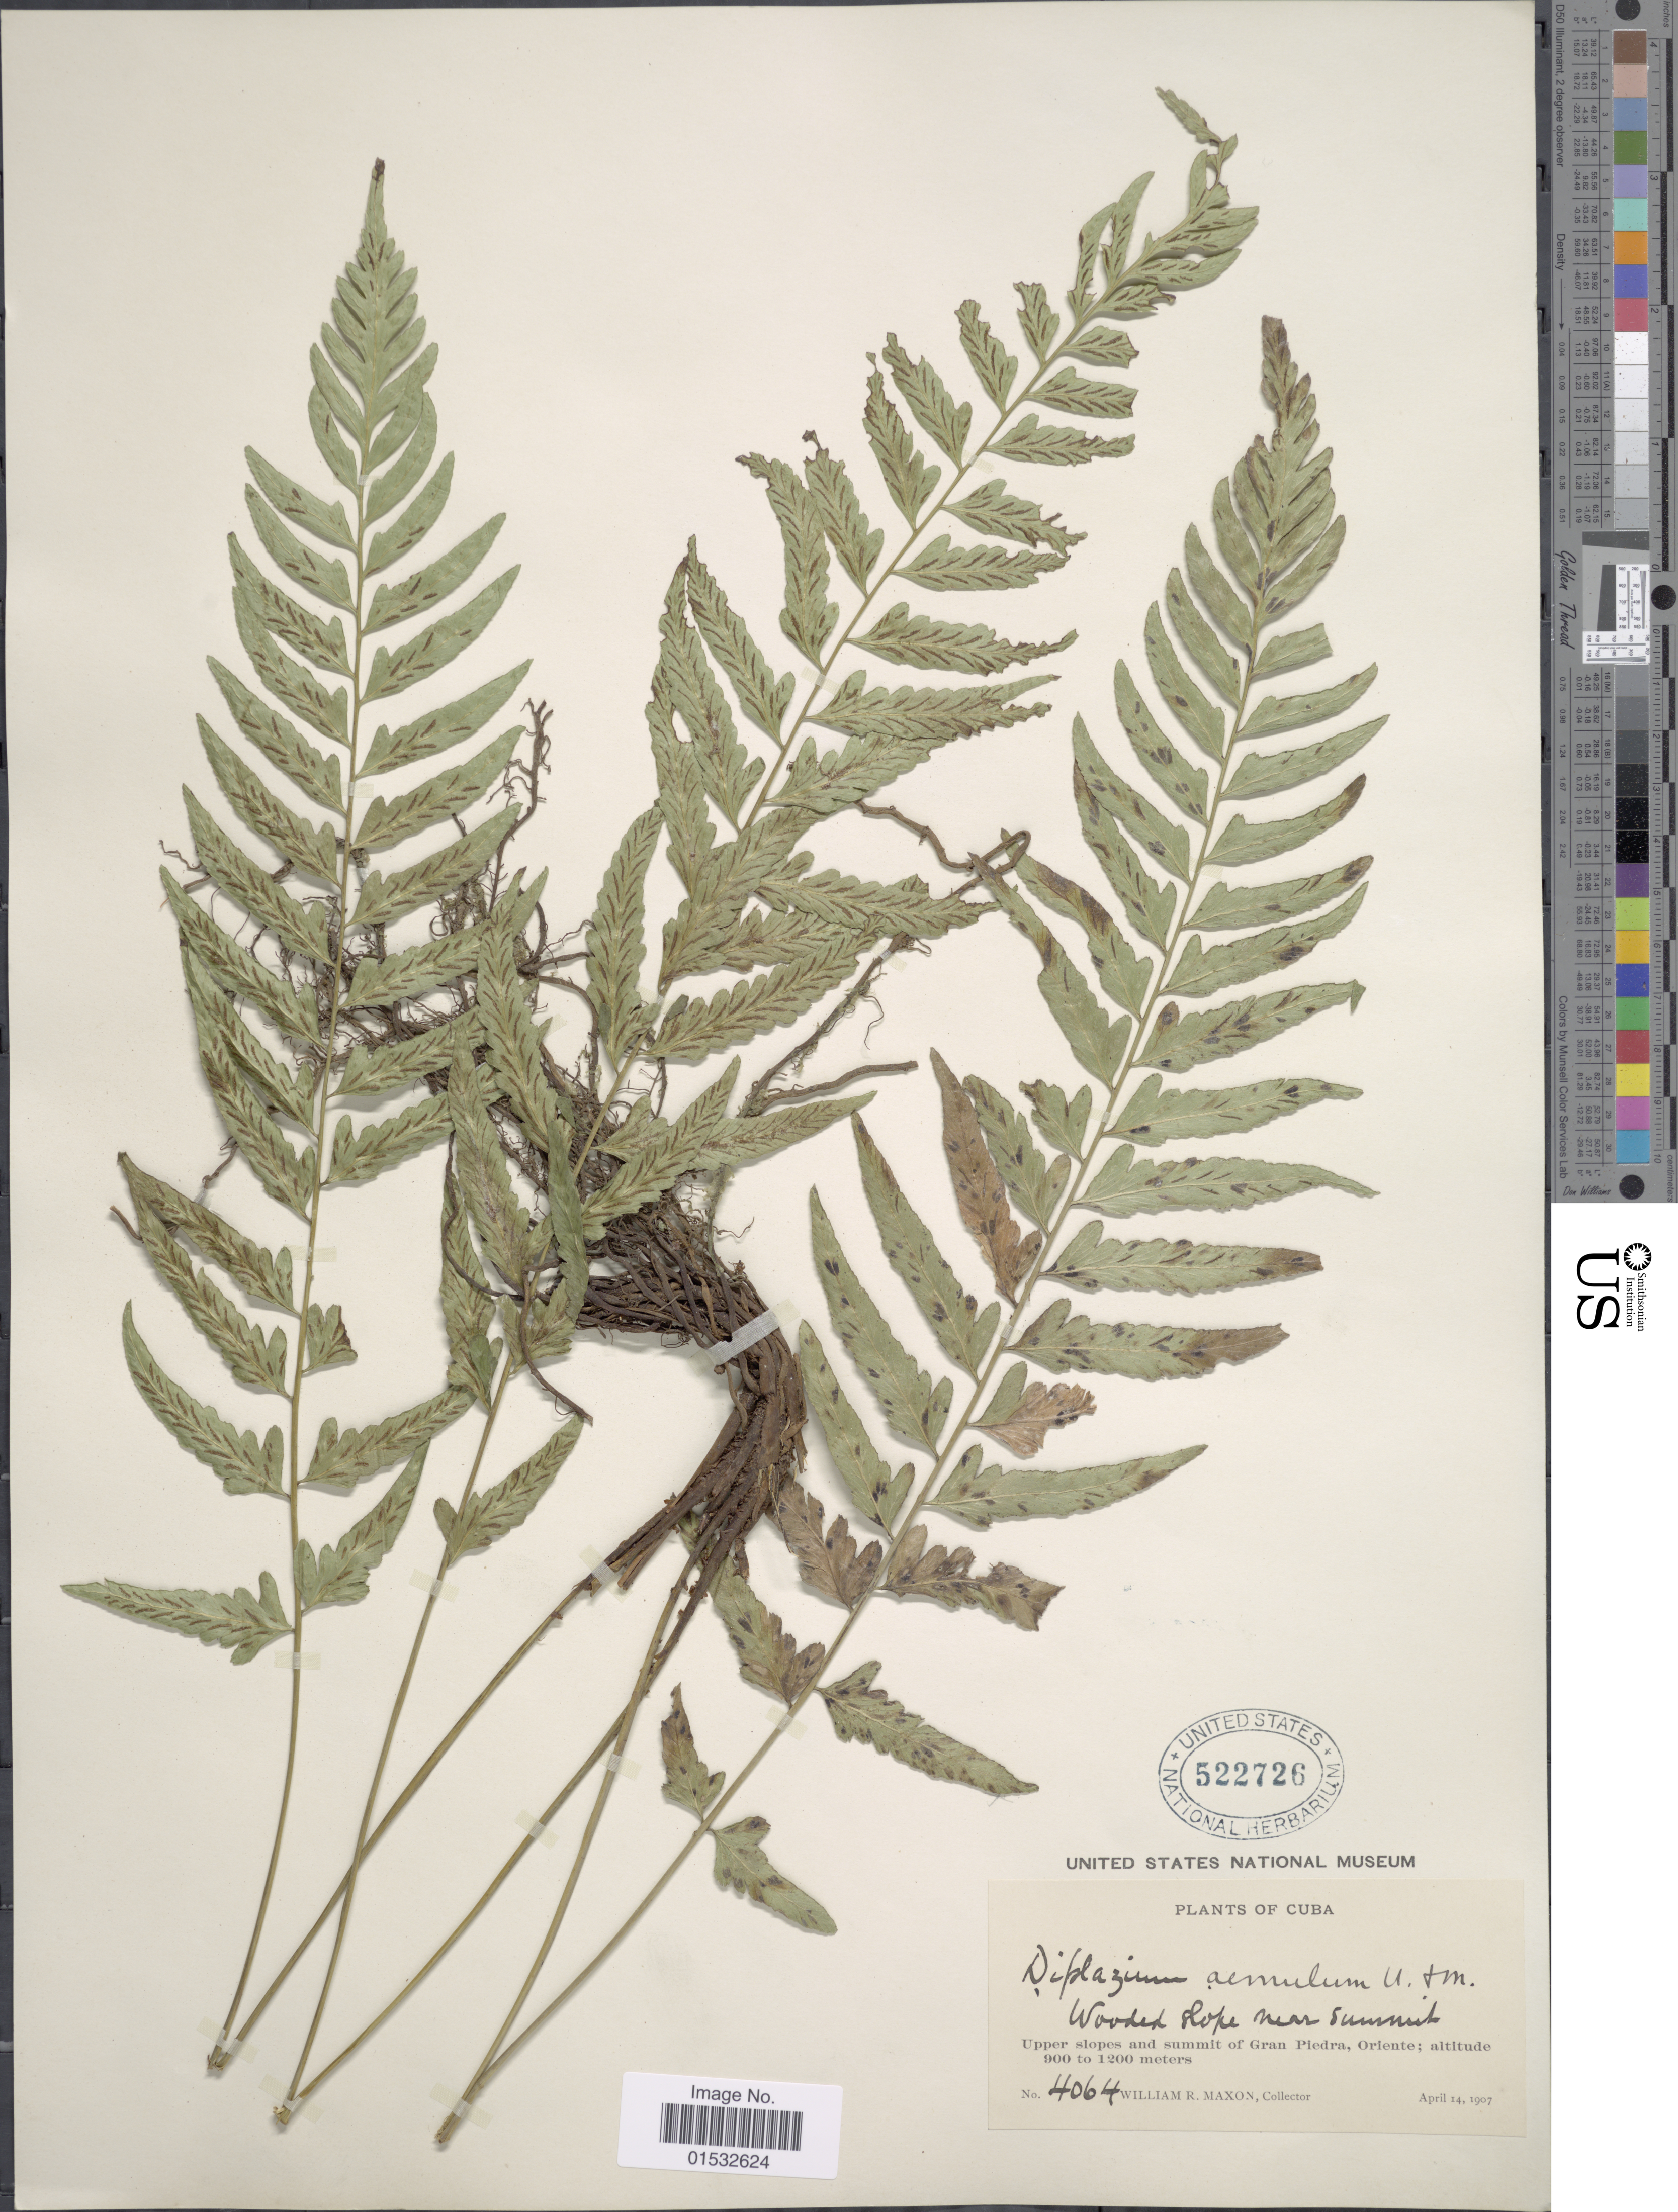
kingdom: Plantae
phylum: Tracheophyta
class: Polypodiopsida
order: Polypodiales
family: Athyriaceae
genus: Diplazium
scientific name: Diplazium cristatum x D. unilobum (Poir.) Hieron.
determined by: Sánchez, C.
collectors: W. R. Maxon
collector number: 4064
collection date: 1907-04-14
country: Cuba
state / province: Oriente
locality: Upper slopes and summit of Gran Piedra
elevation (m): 900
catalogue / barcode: US 522726